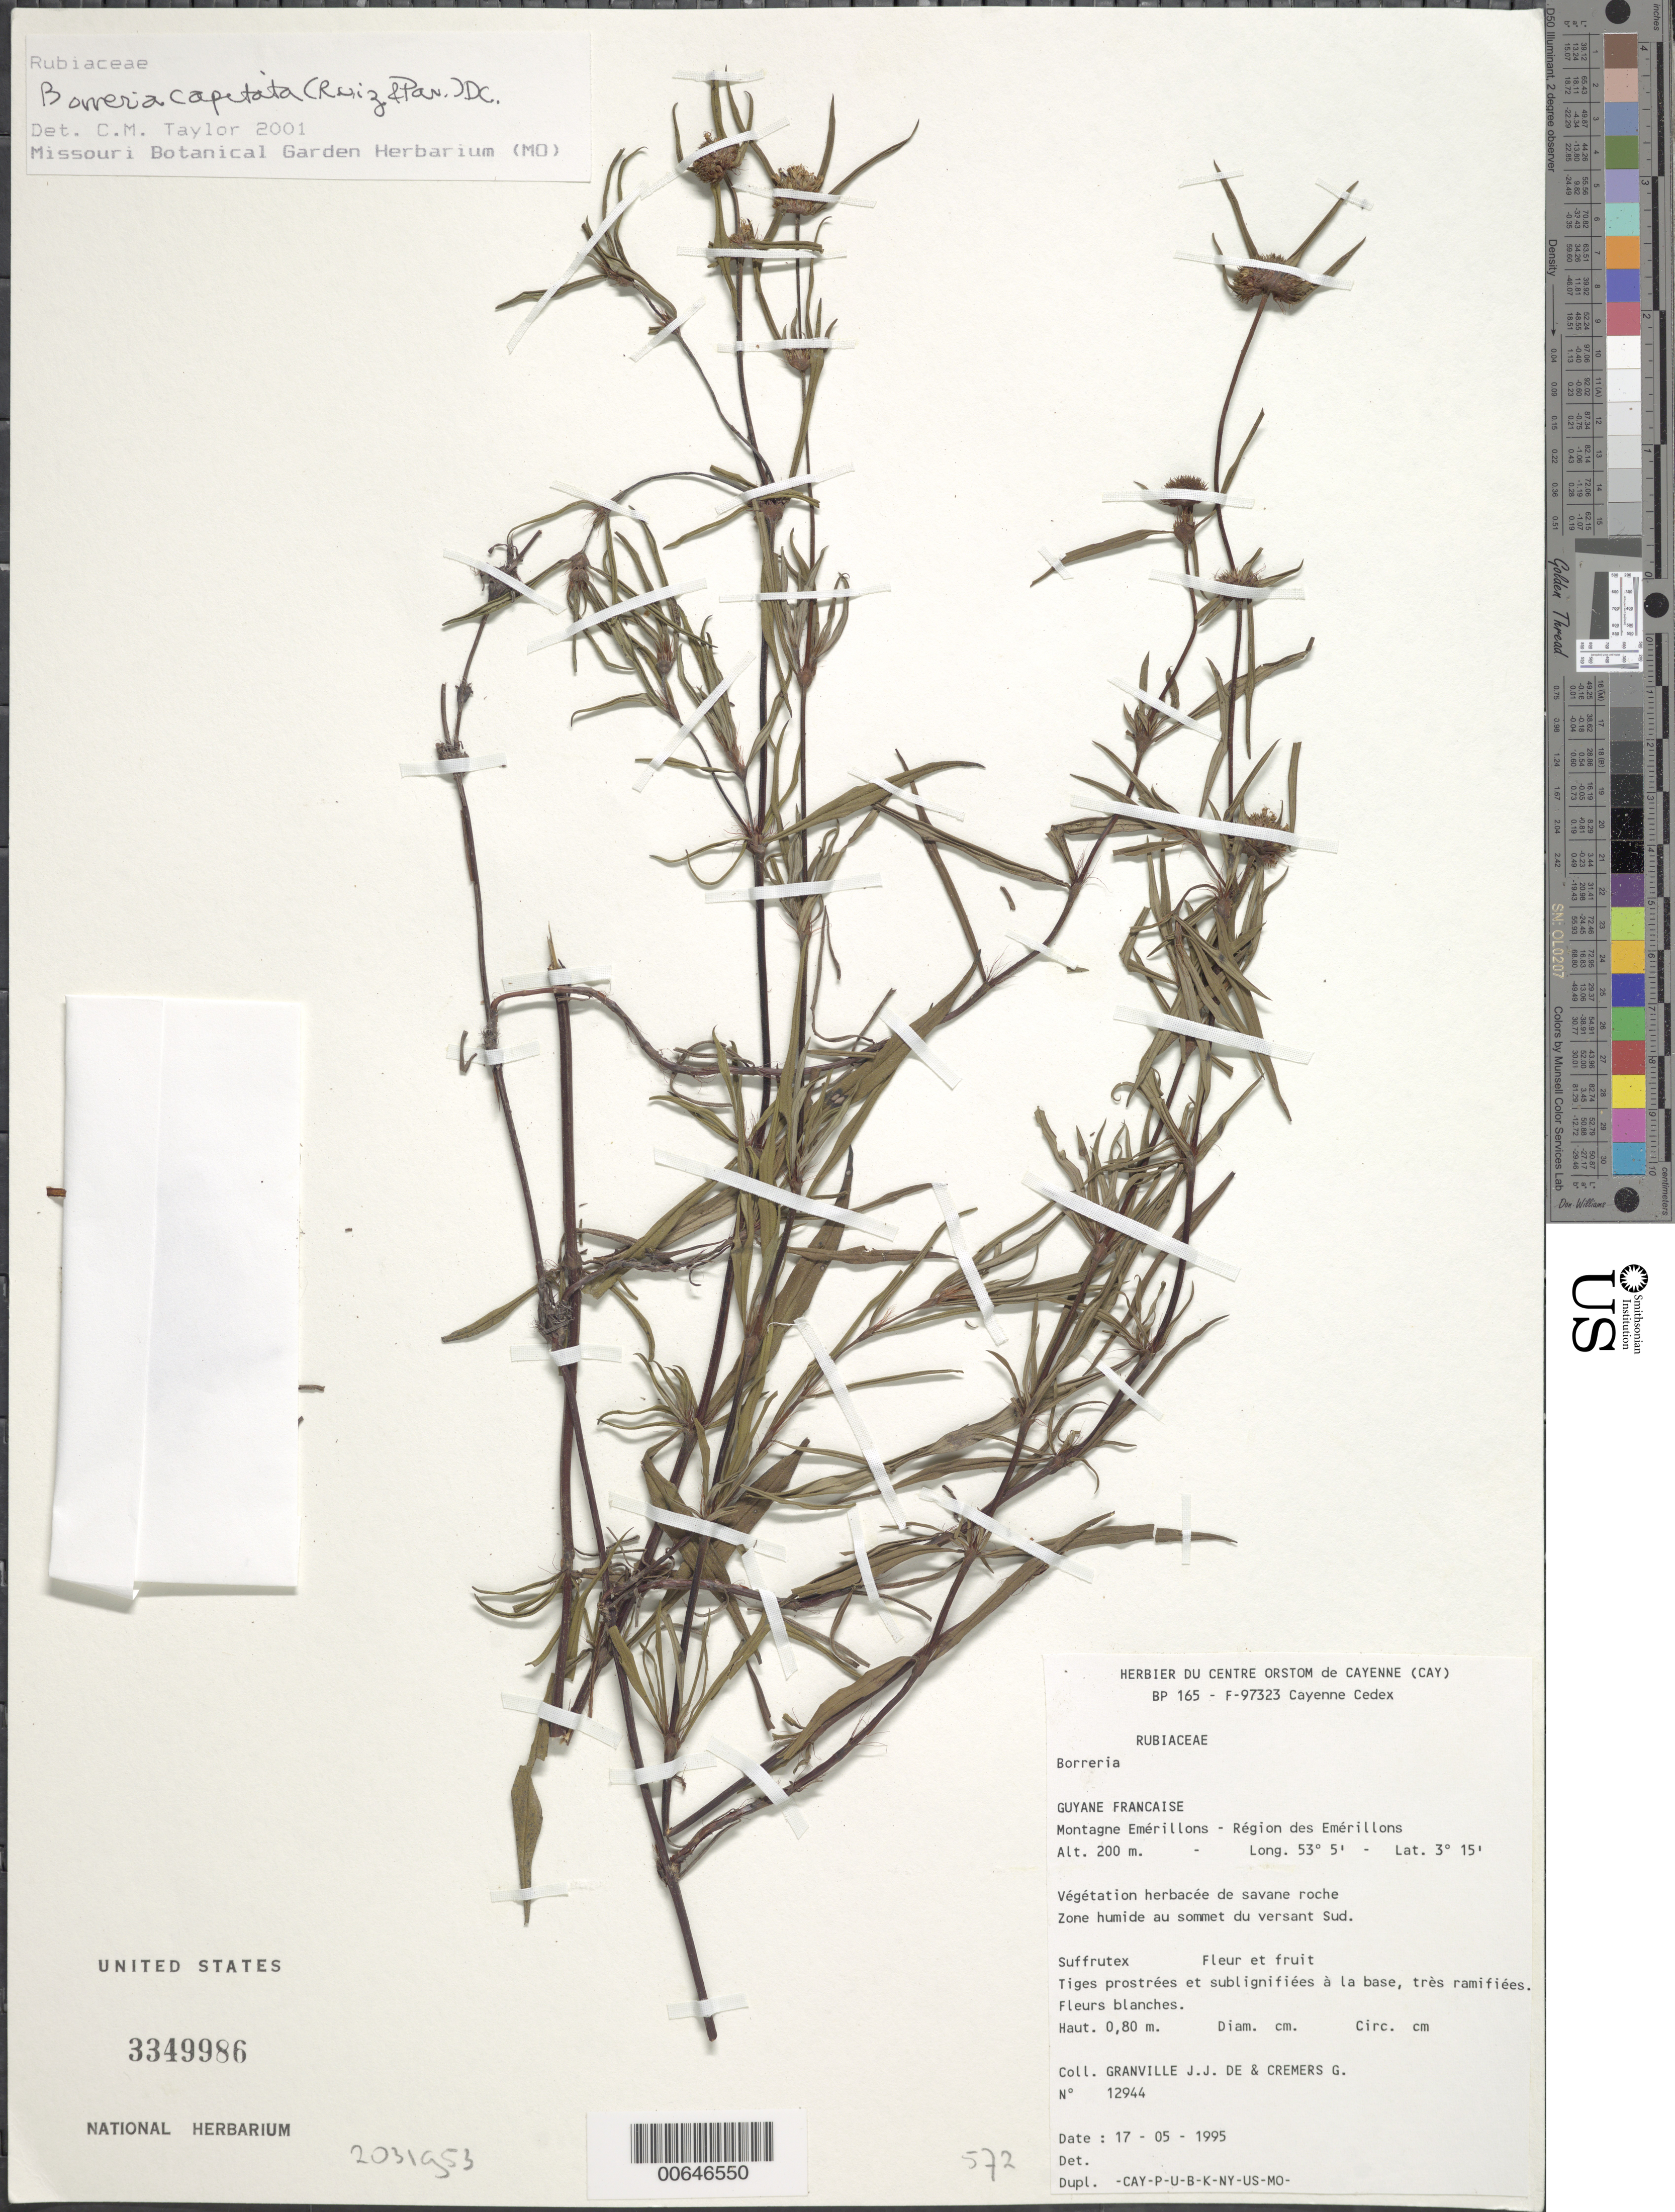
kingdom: Plantae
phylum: Tracheophyta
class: Magnoliopsida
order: Gentianales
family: Rubiaceae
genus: Spermacoce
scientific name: Spermacoce capitata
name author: Ruiz & Pav.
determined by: Delprete, P. G., Herb. de Guyane Cay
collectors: J.-J. de Granville & G. Cremers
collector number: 12944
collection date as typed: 17-May-95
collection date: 1995-05-17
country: French Guiana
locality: Montagne Emerillions, region des Emerillions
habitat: Vegetation herbacee de savane roche. Zone humide au sommet du versant sud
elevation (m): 200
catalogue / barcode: US 3349986